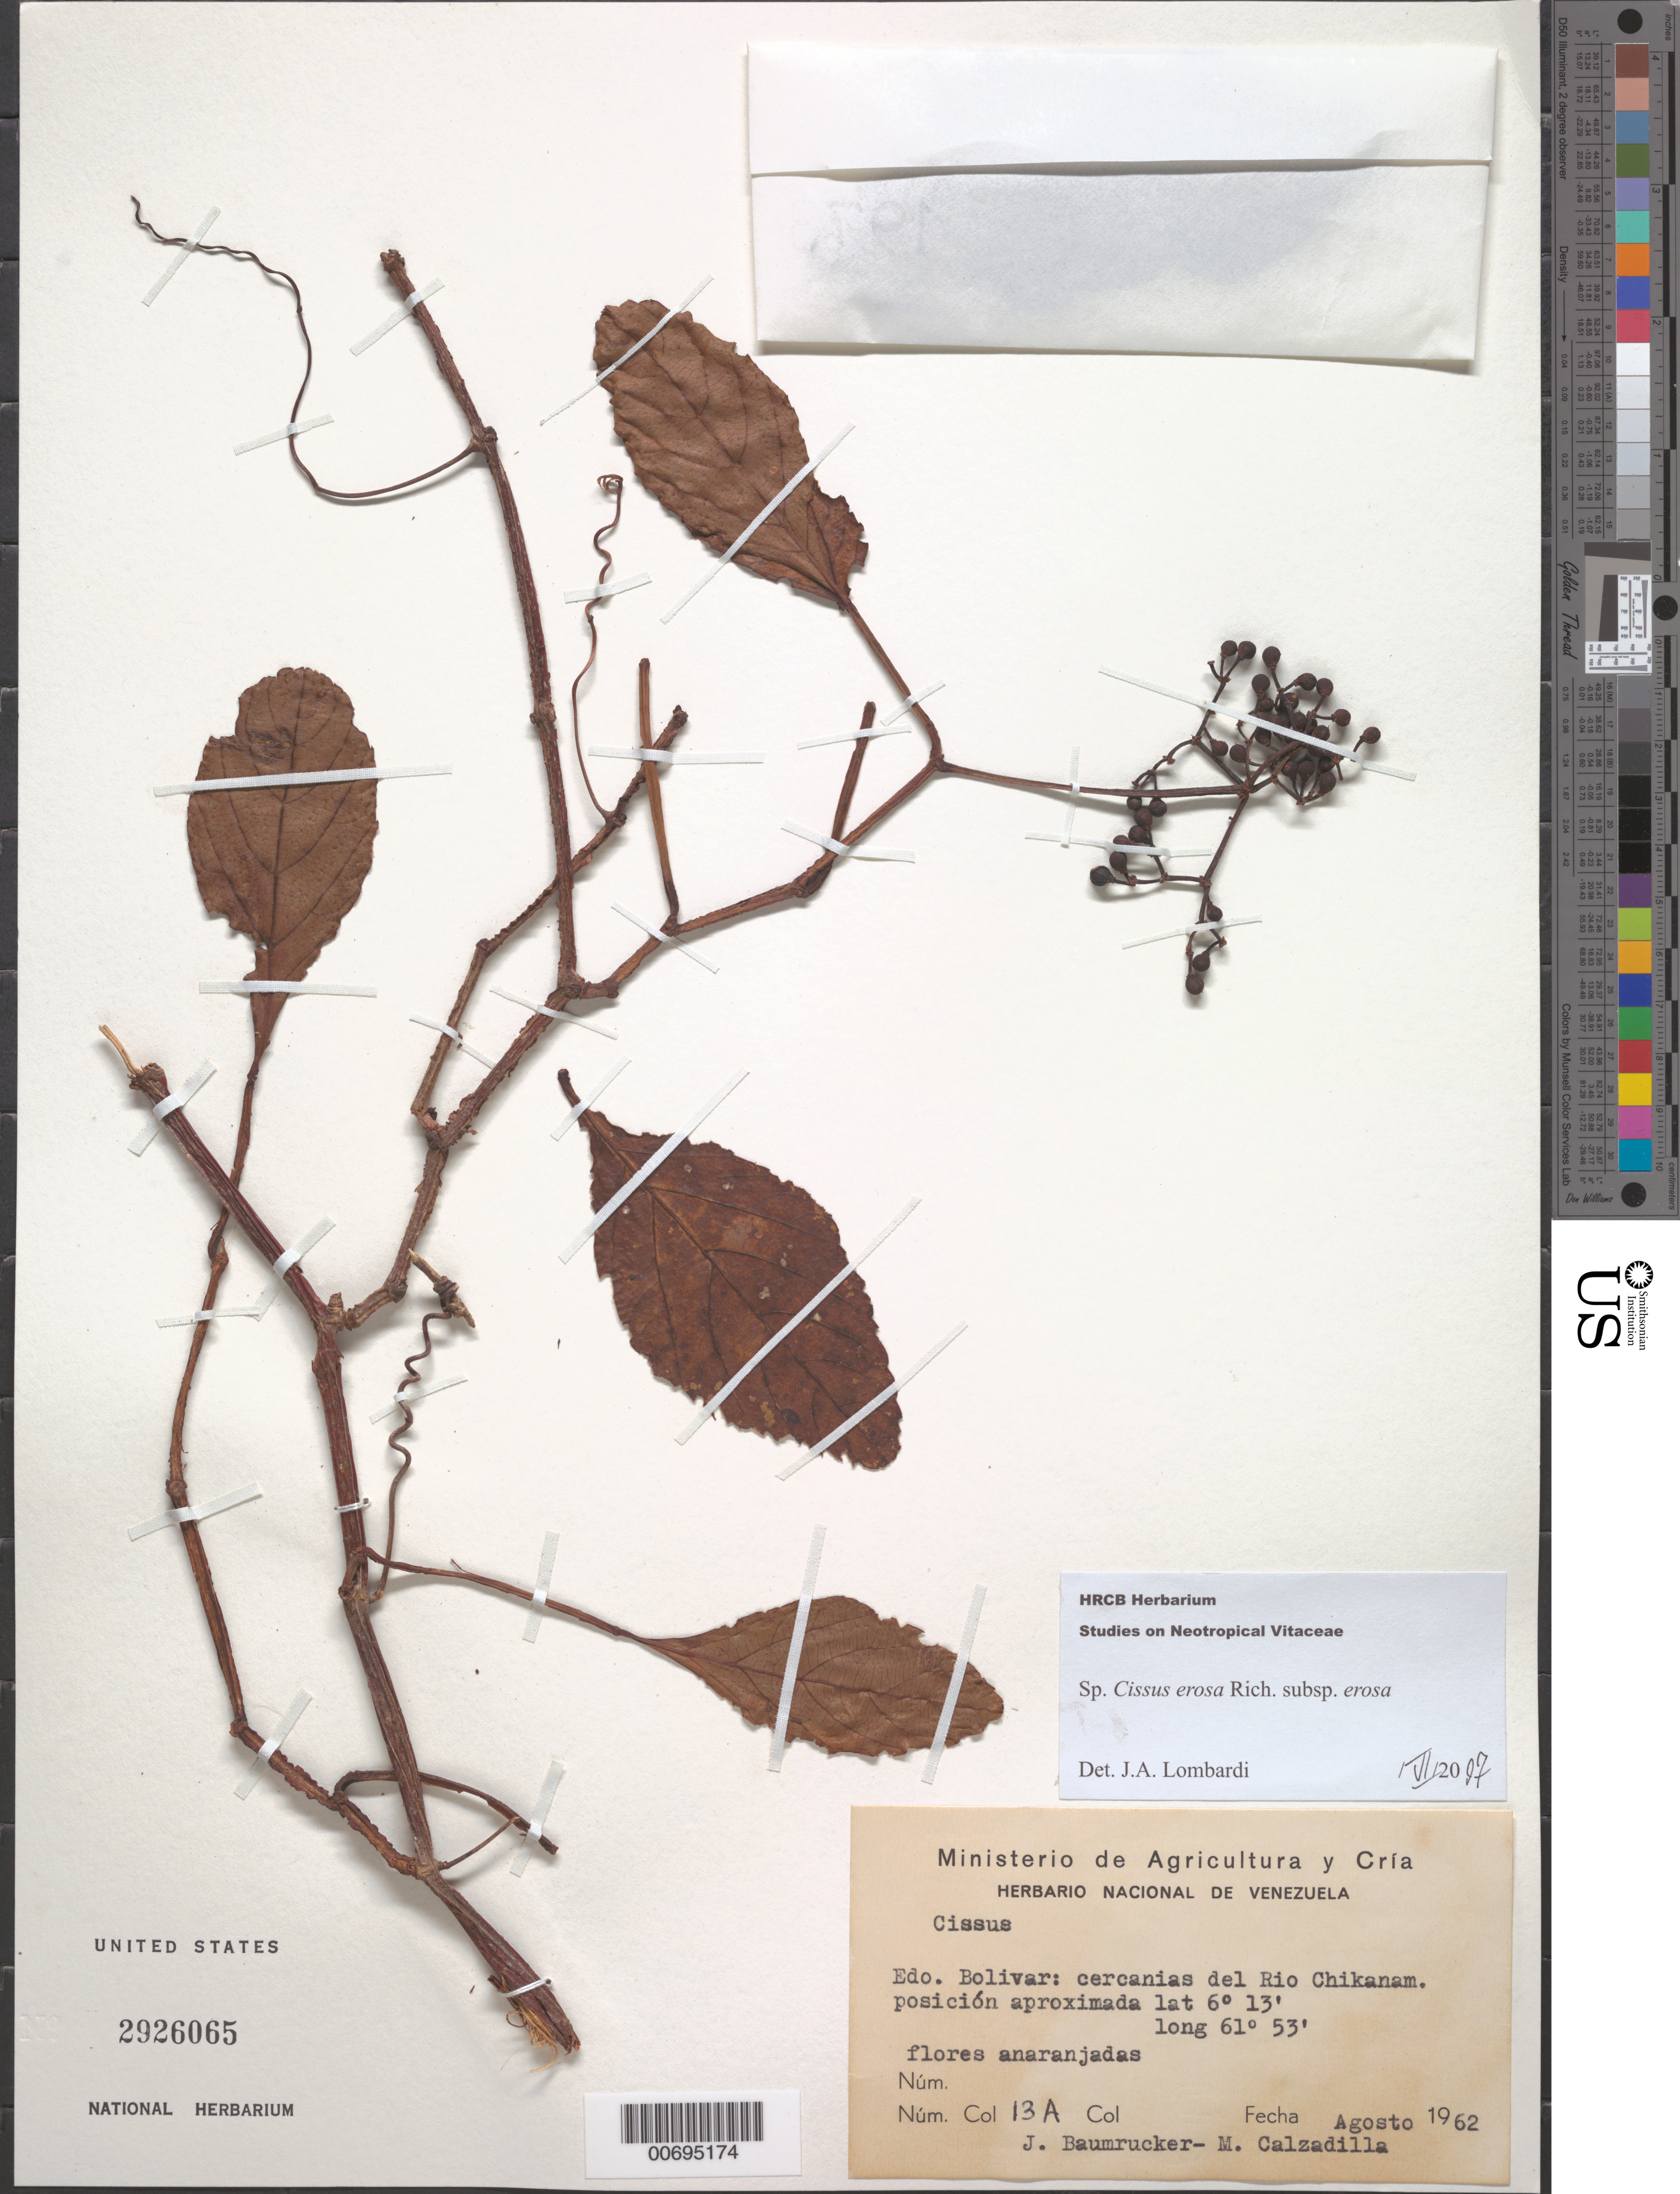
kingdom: Plantae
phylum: Tracheophyta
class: Magnoliopsida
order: Vitales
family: Vitaceae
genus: Cissus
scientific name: Cissus erosa subsp. erosa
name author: Rich.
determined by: Lombardi, Julio A.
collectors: J. Baumrucker & M. Calzadillas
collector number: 13 A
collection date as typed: Aug-62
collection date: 1962-08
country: Venezuela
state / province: Bolívar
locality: Río Chikanam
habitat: Along river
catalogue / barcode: US 2926065